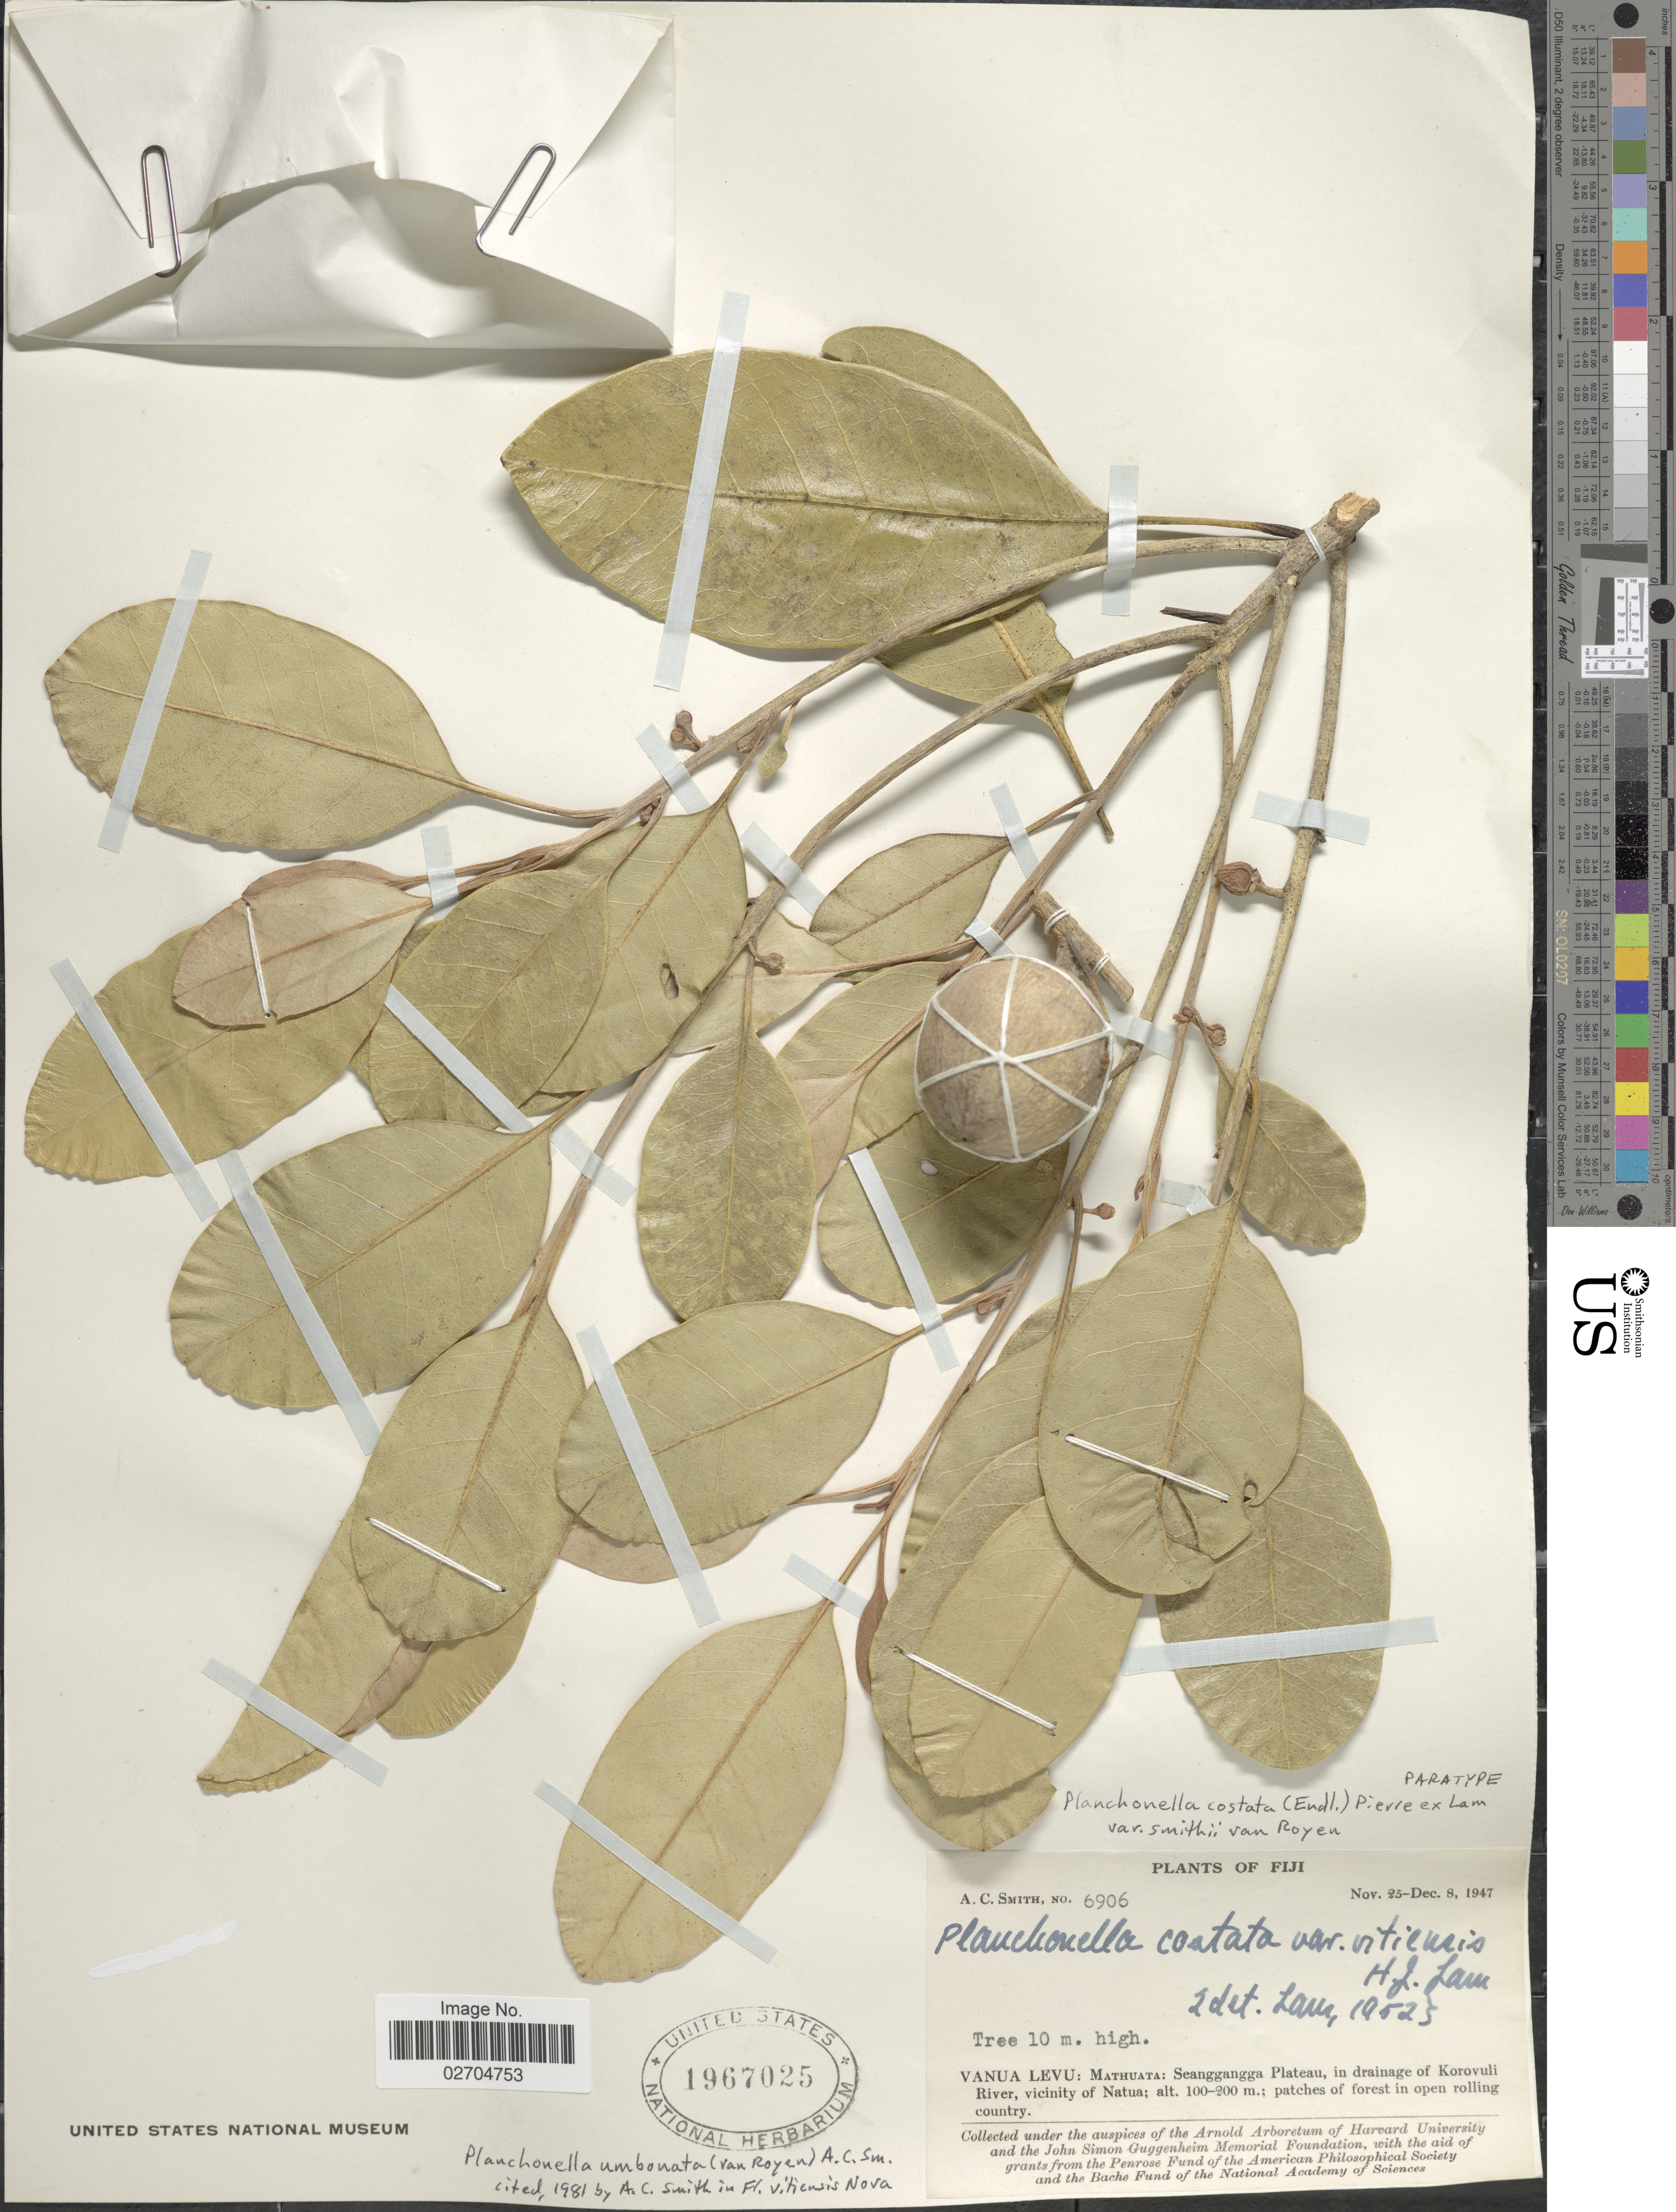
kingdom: Plantae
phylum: Tracheophyta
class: Magnoliopsida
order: Ericales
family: Sapotaceae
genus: Planchonella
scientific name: Planchonella umbonata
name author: (P. Royen) A.C. Sm.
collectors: A. C. Smith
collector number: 6906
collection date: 1947-11-25/1947-12-08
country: Fiji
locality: Vania Levu. Mathuata: Seanggangga Plateau, in drainage of Korovuli River, vicinity of Natua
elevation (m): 100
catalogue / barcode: US 1967025